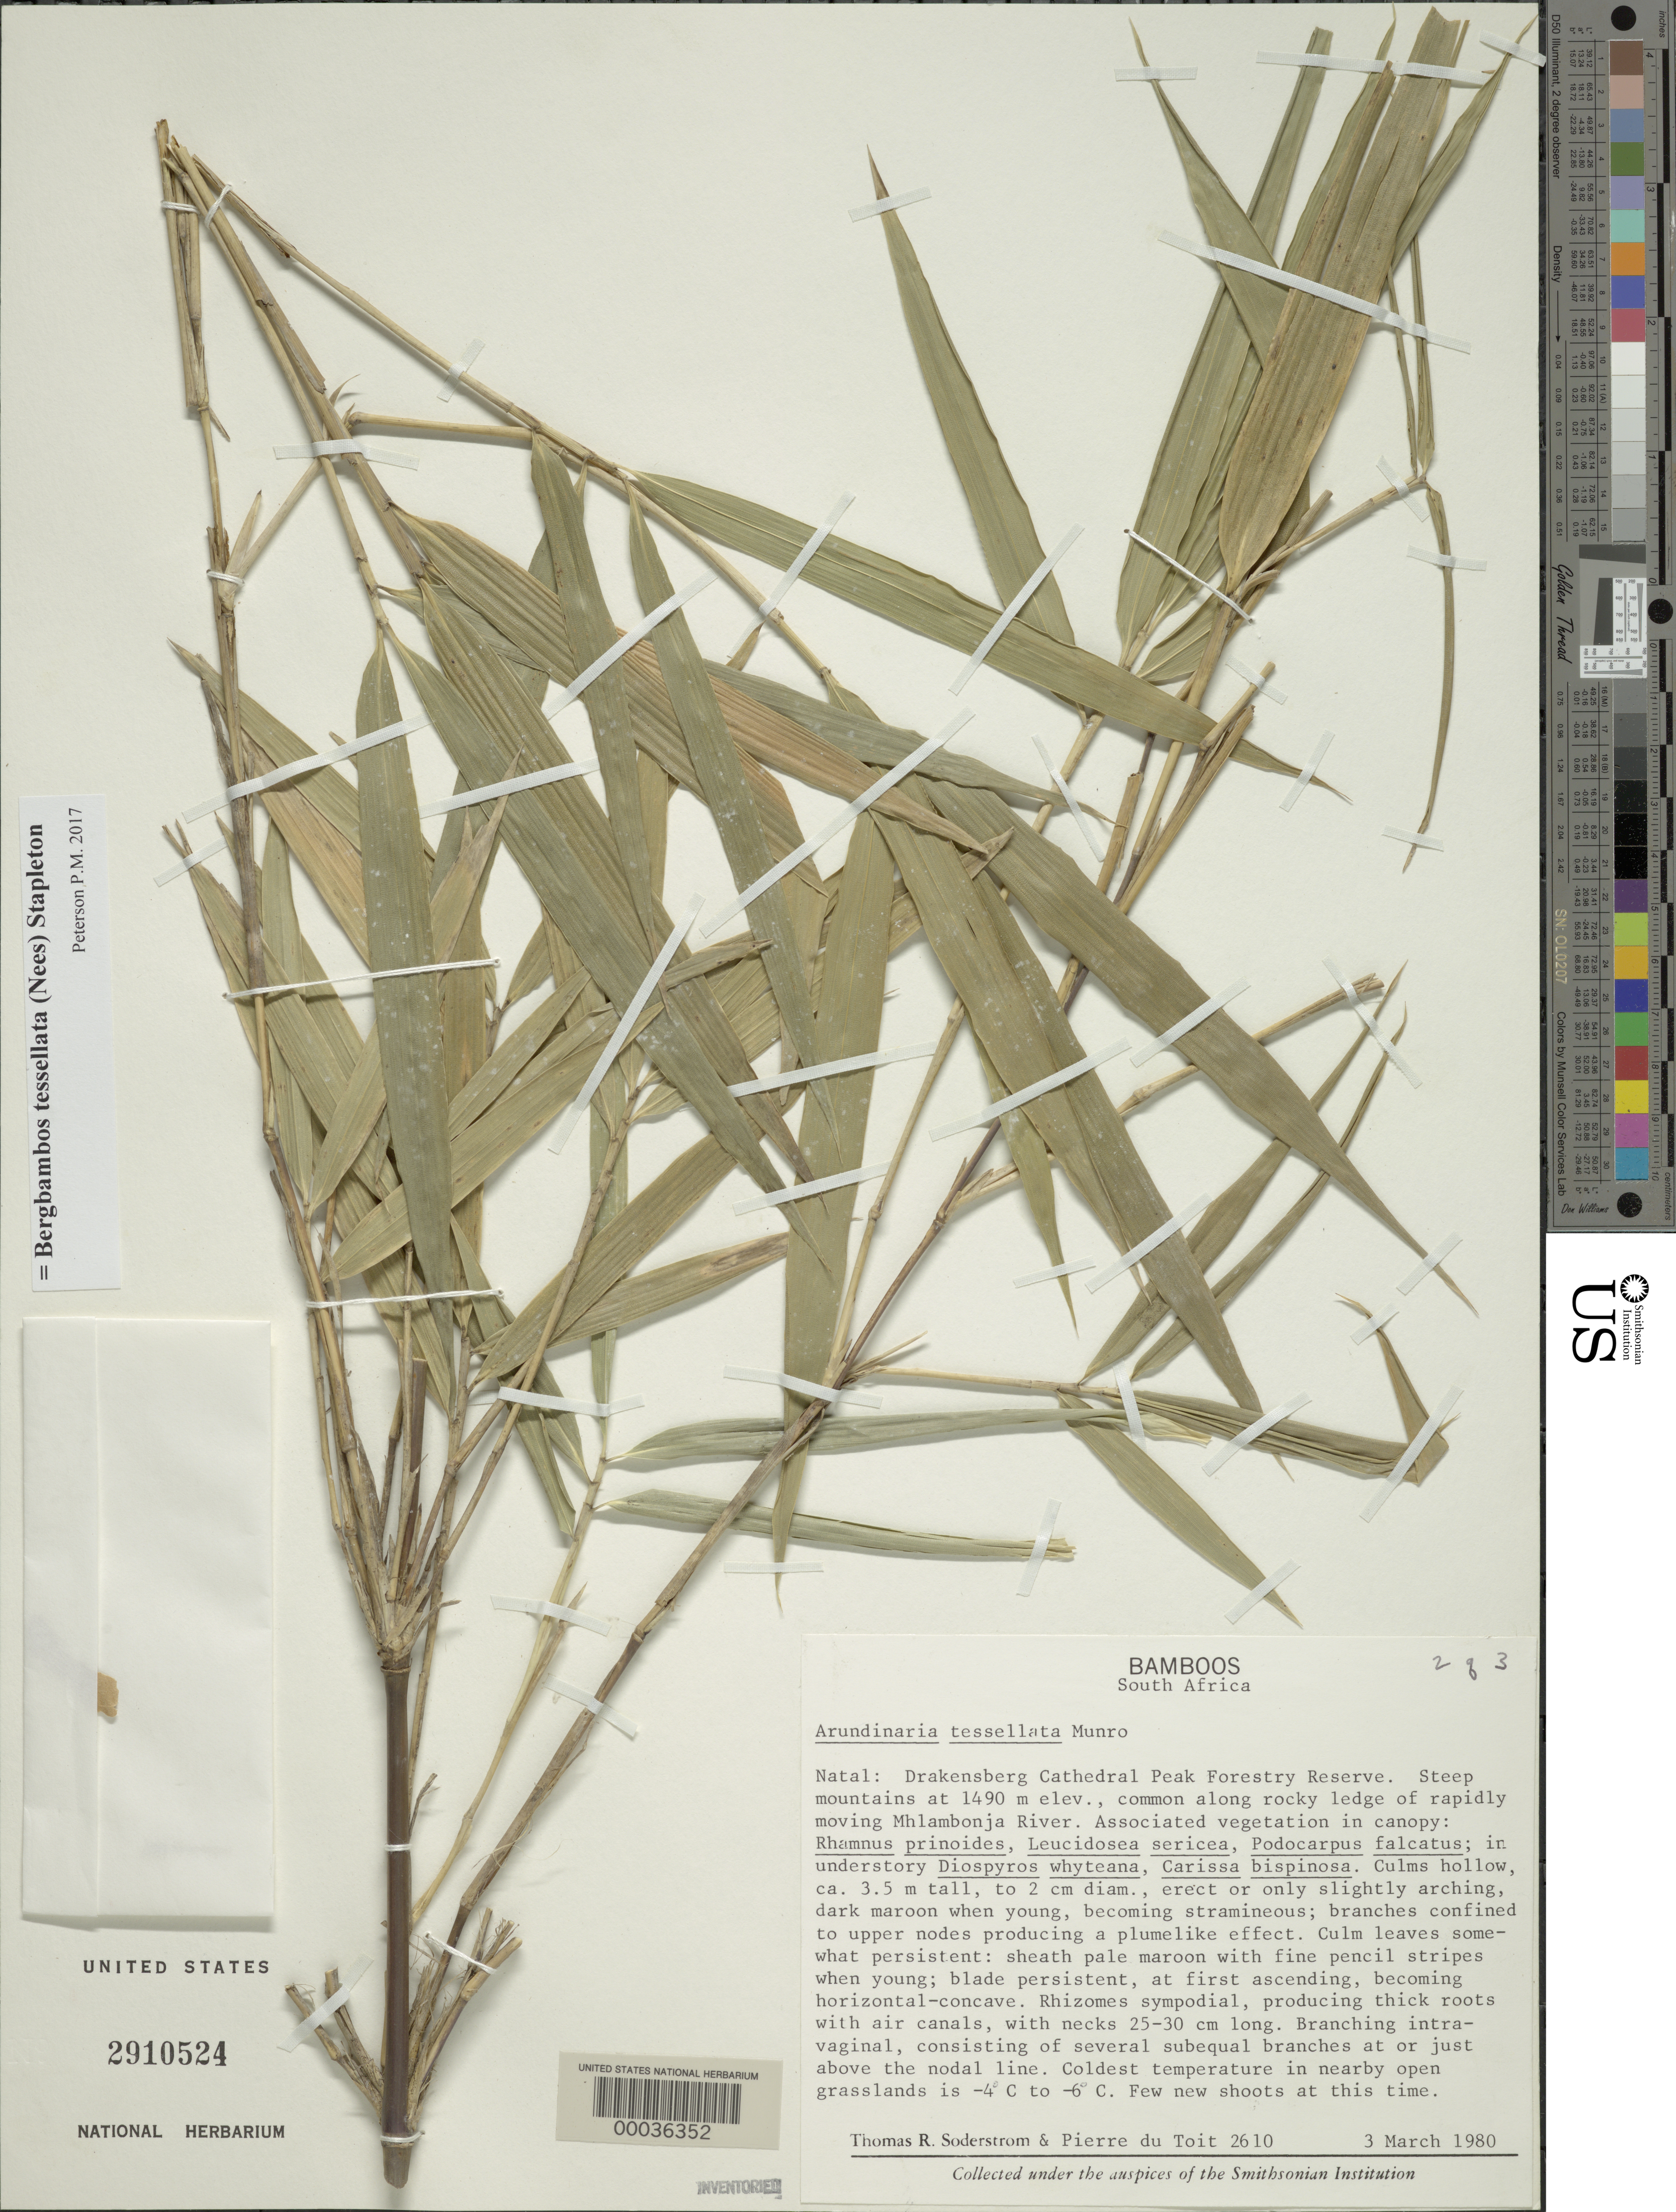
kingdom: Plantae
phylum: Tracheophyta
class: Liliopsida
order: Poales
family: Poaceae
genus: Bergbambos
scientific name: Bergbambos tessellata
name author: (Nees) Stapleton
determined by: Poaceae Reorganization Project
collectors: T. R. Soderstrom & P. Du Toit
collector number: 2610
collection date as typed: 03 Mar 1980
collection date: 1980-03-03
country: South Africa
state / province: KwaZulu-Natal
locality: Drakensberg cathedral peak forestry reserve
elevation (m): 1490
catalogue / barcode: US 2910524